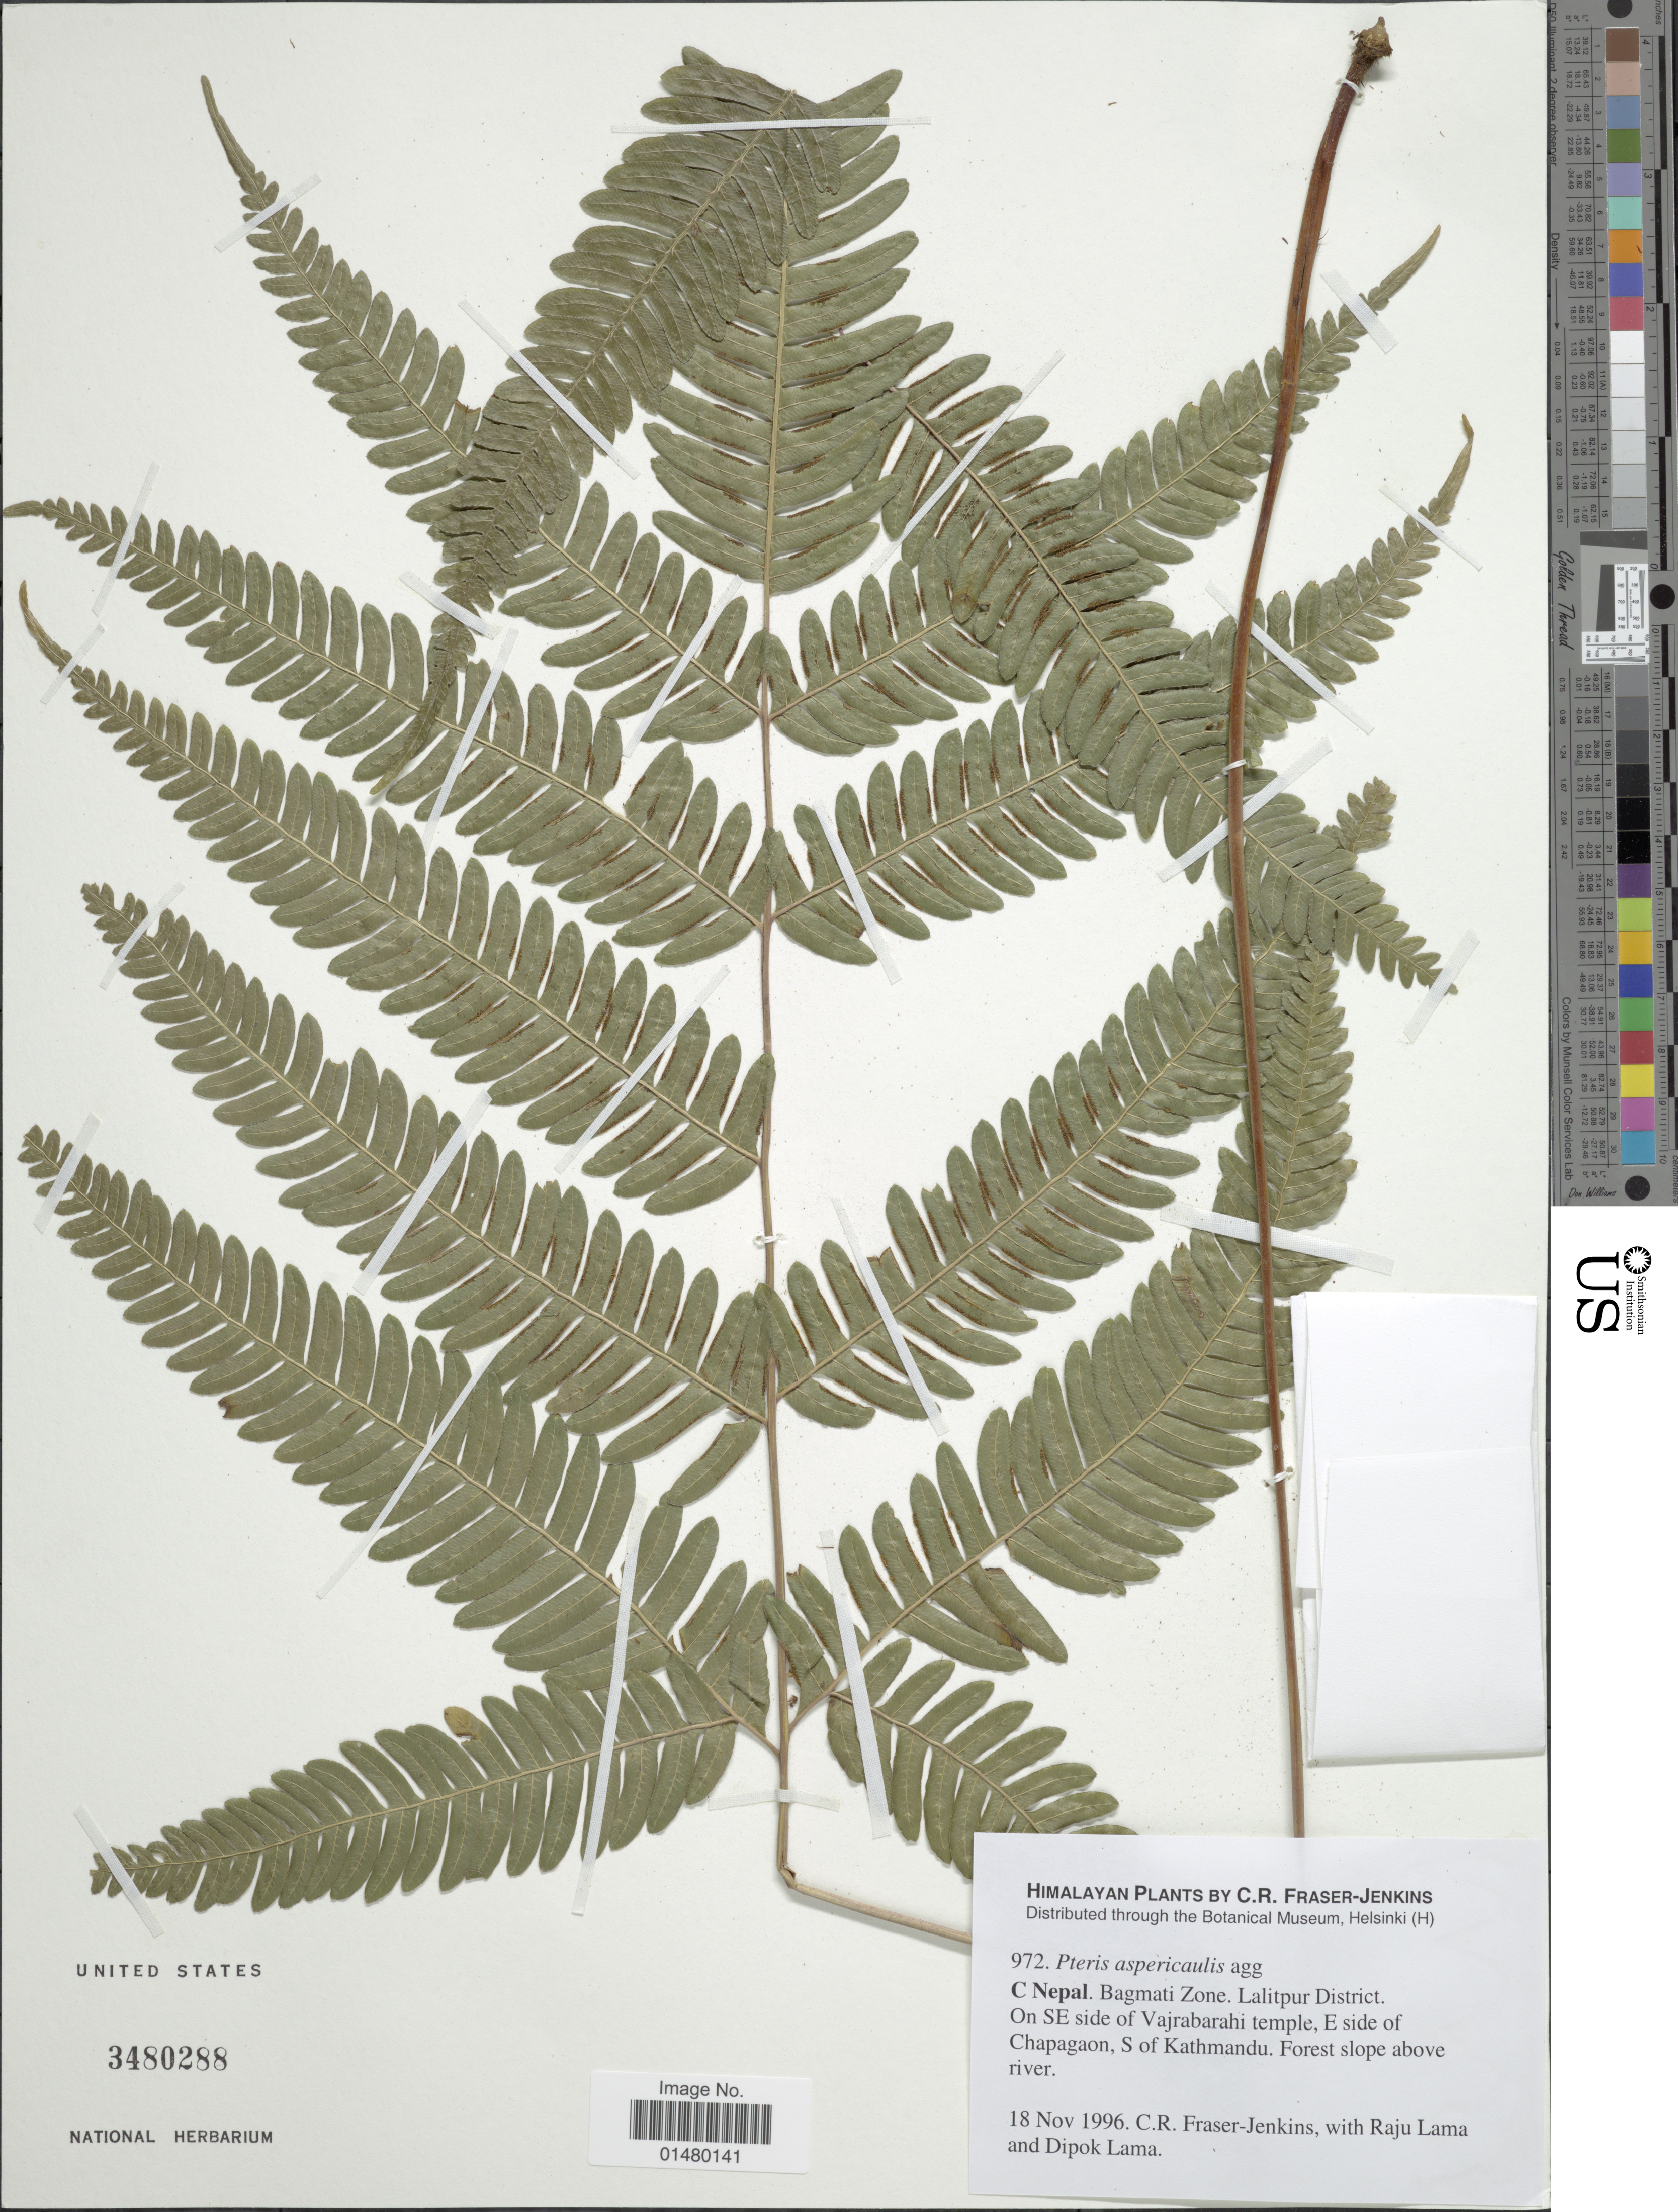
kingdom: Plantae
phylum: Tracheophyta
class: Polypodiopsida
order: Polypodiales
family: Pteridaceae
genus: Pteris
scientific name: Pteris aspericaulis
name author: Wall. ex Hieron.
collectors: C. R. Fraser-Jenkins, R. Lama & D. Lama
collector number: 972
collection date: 1996-11-18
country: Nepal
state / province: Bagmati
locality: C Nepal. Bagmati Zone. Lalitpur District. On SE side of Vajrabarahi temple, E side of Chapagaon, S of Kathmandu. Himalayan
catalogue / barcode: US 3480288